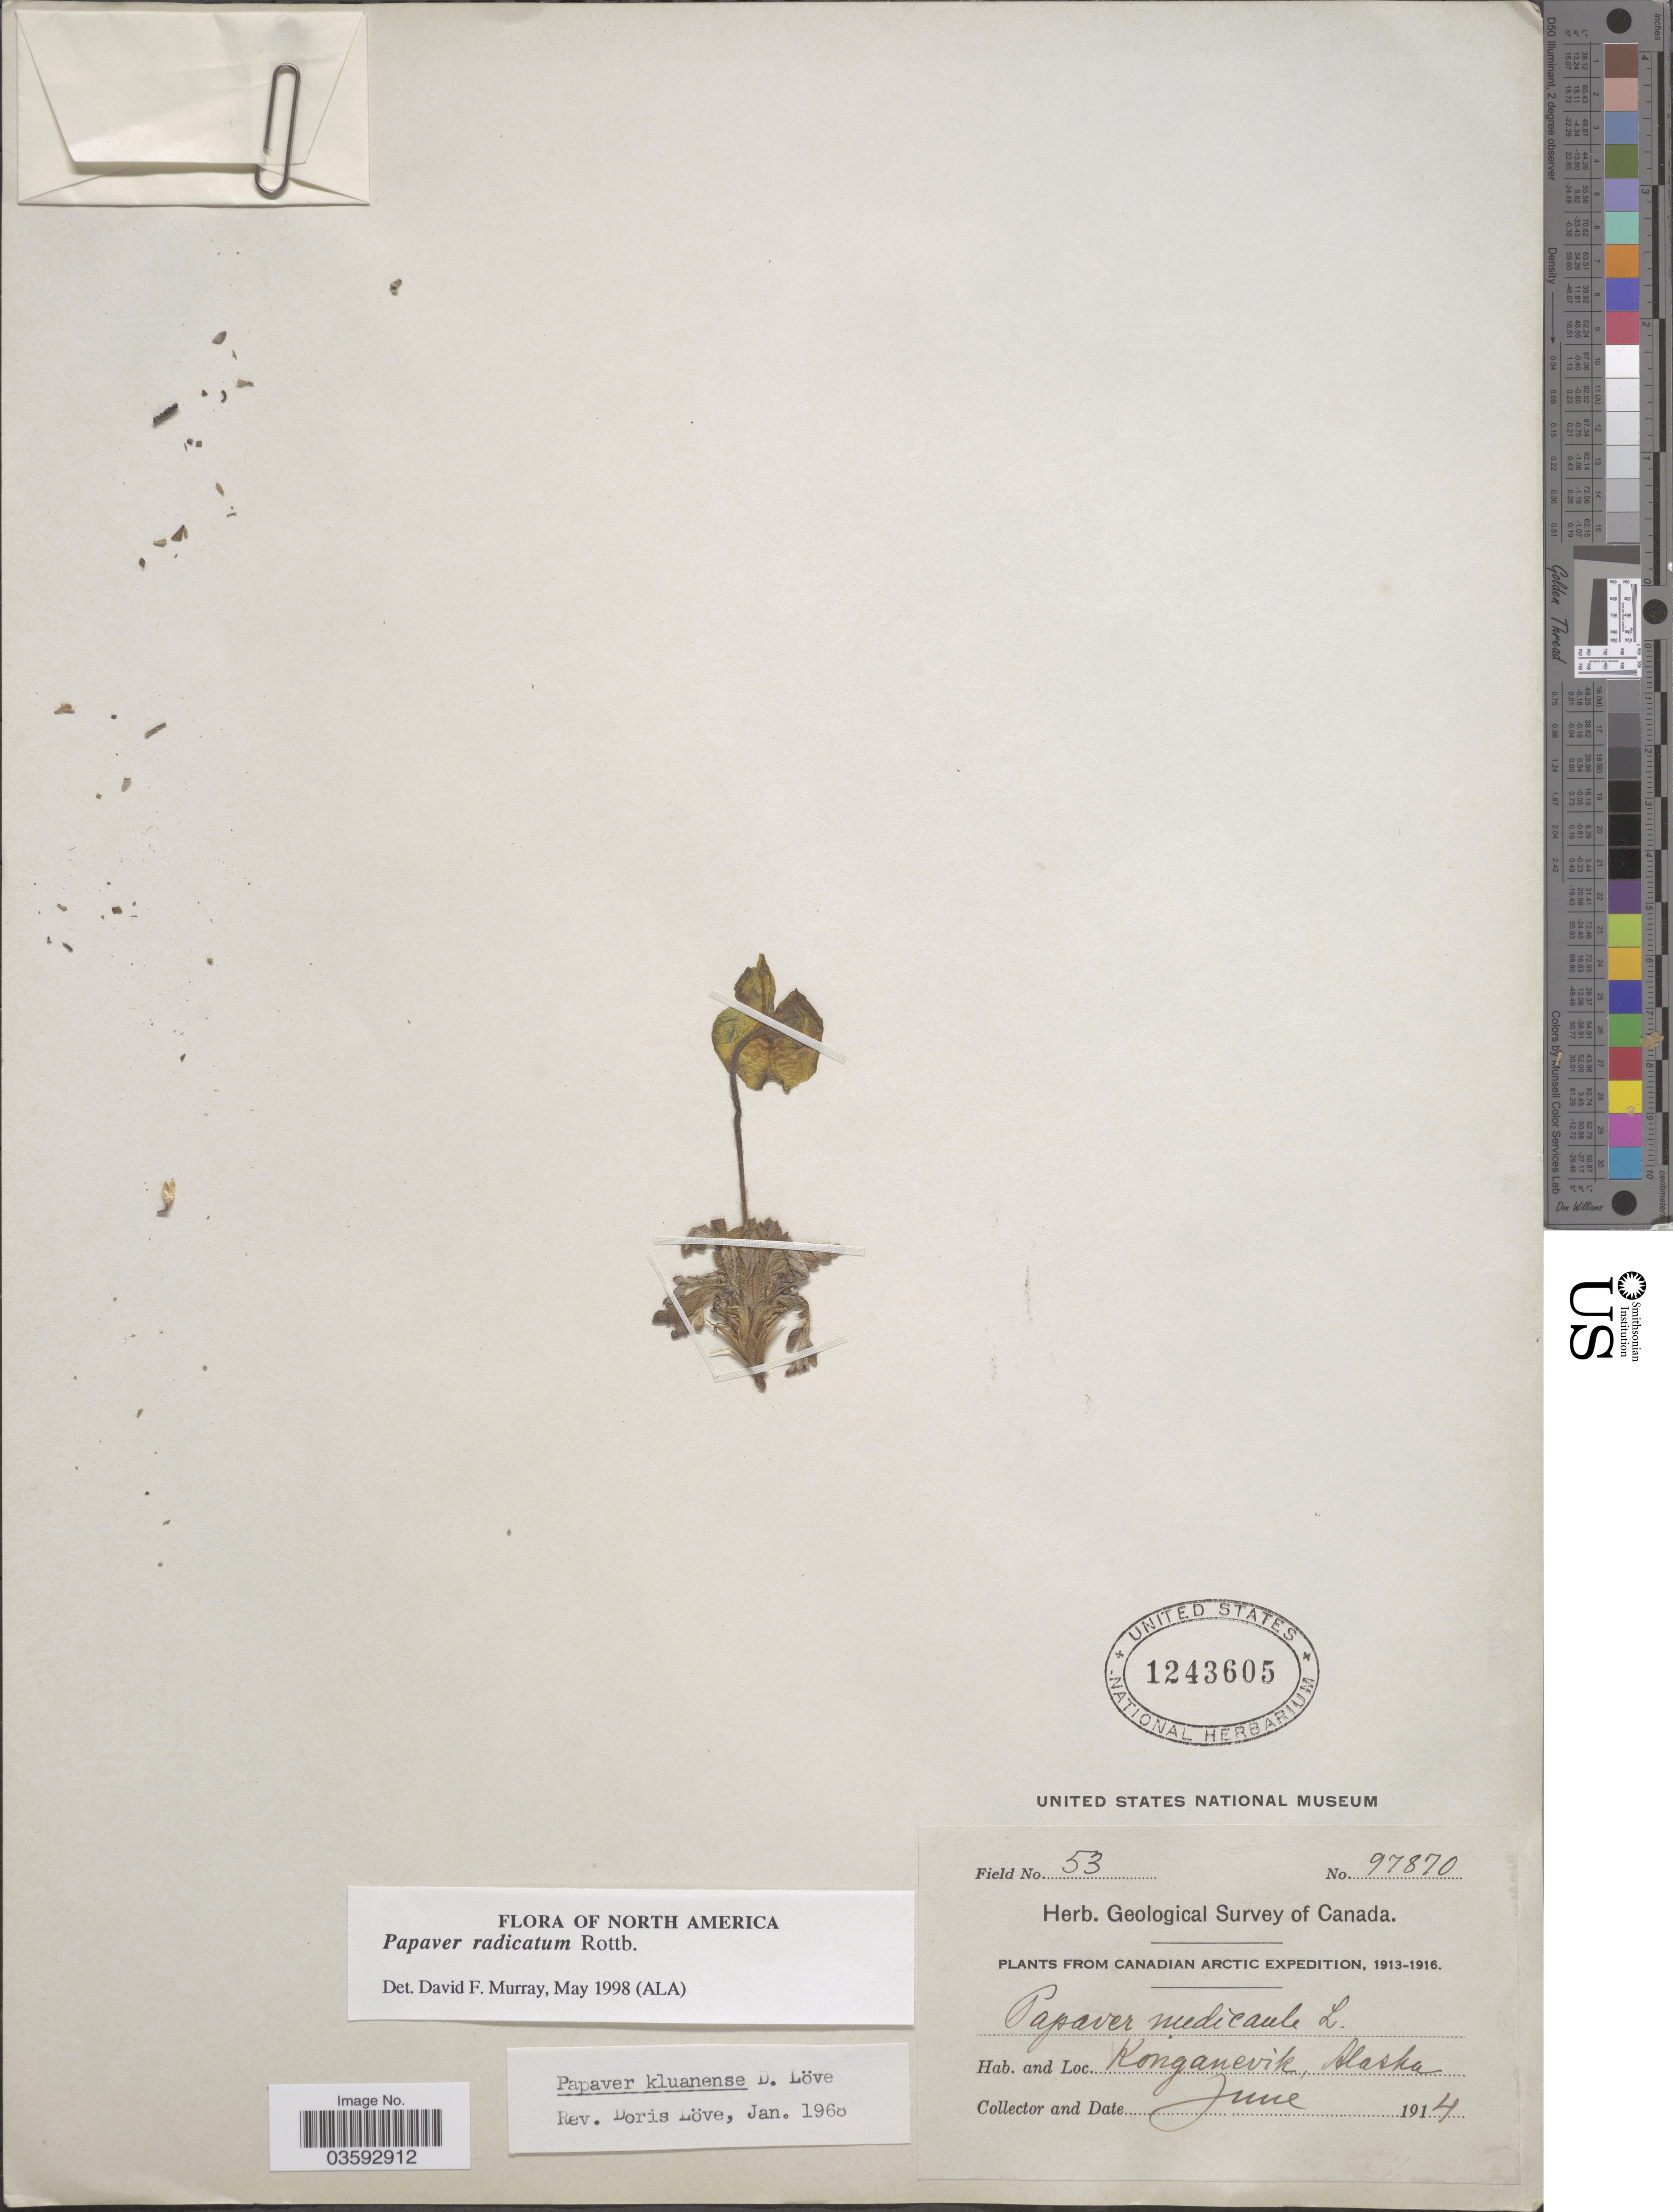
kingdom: Plantae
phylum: Tracheophyta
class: Magnoliopsida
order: Ranunculales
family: Papaveraceae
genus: Papaver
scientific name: Papaver radicatum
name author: Rottb.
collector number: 97870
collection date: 1914-06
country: United States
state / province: Alaska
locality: Konganevik.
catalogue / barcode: US 1243605